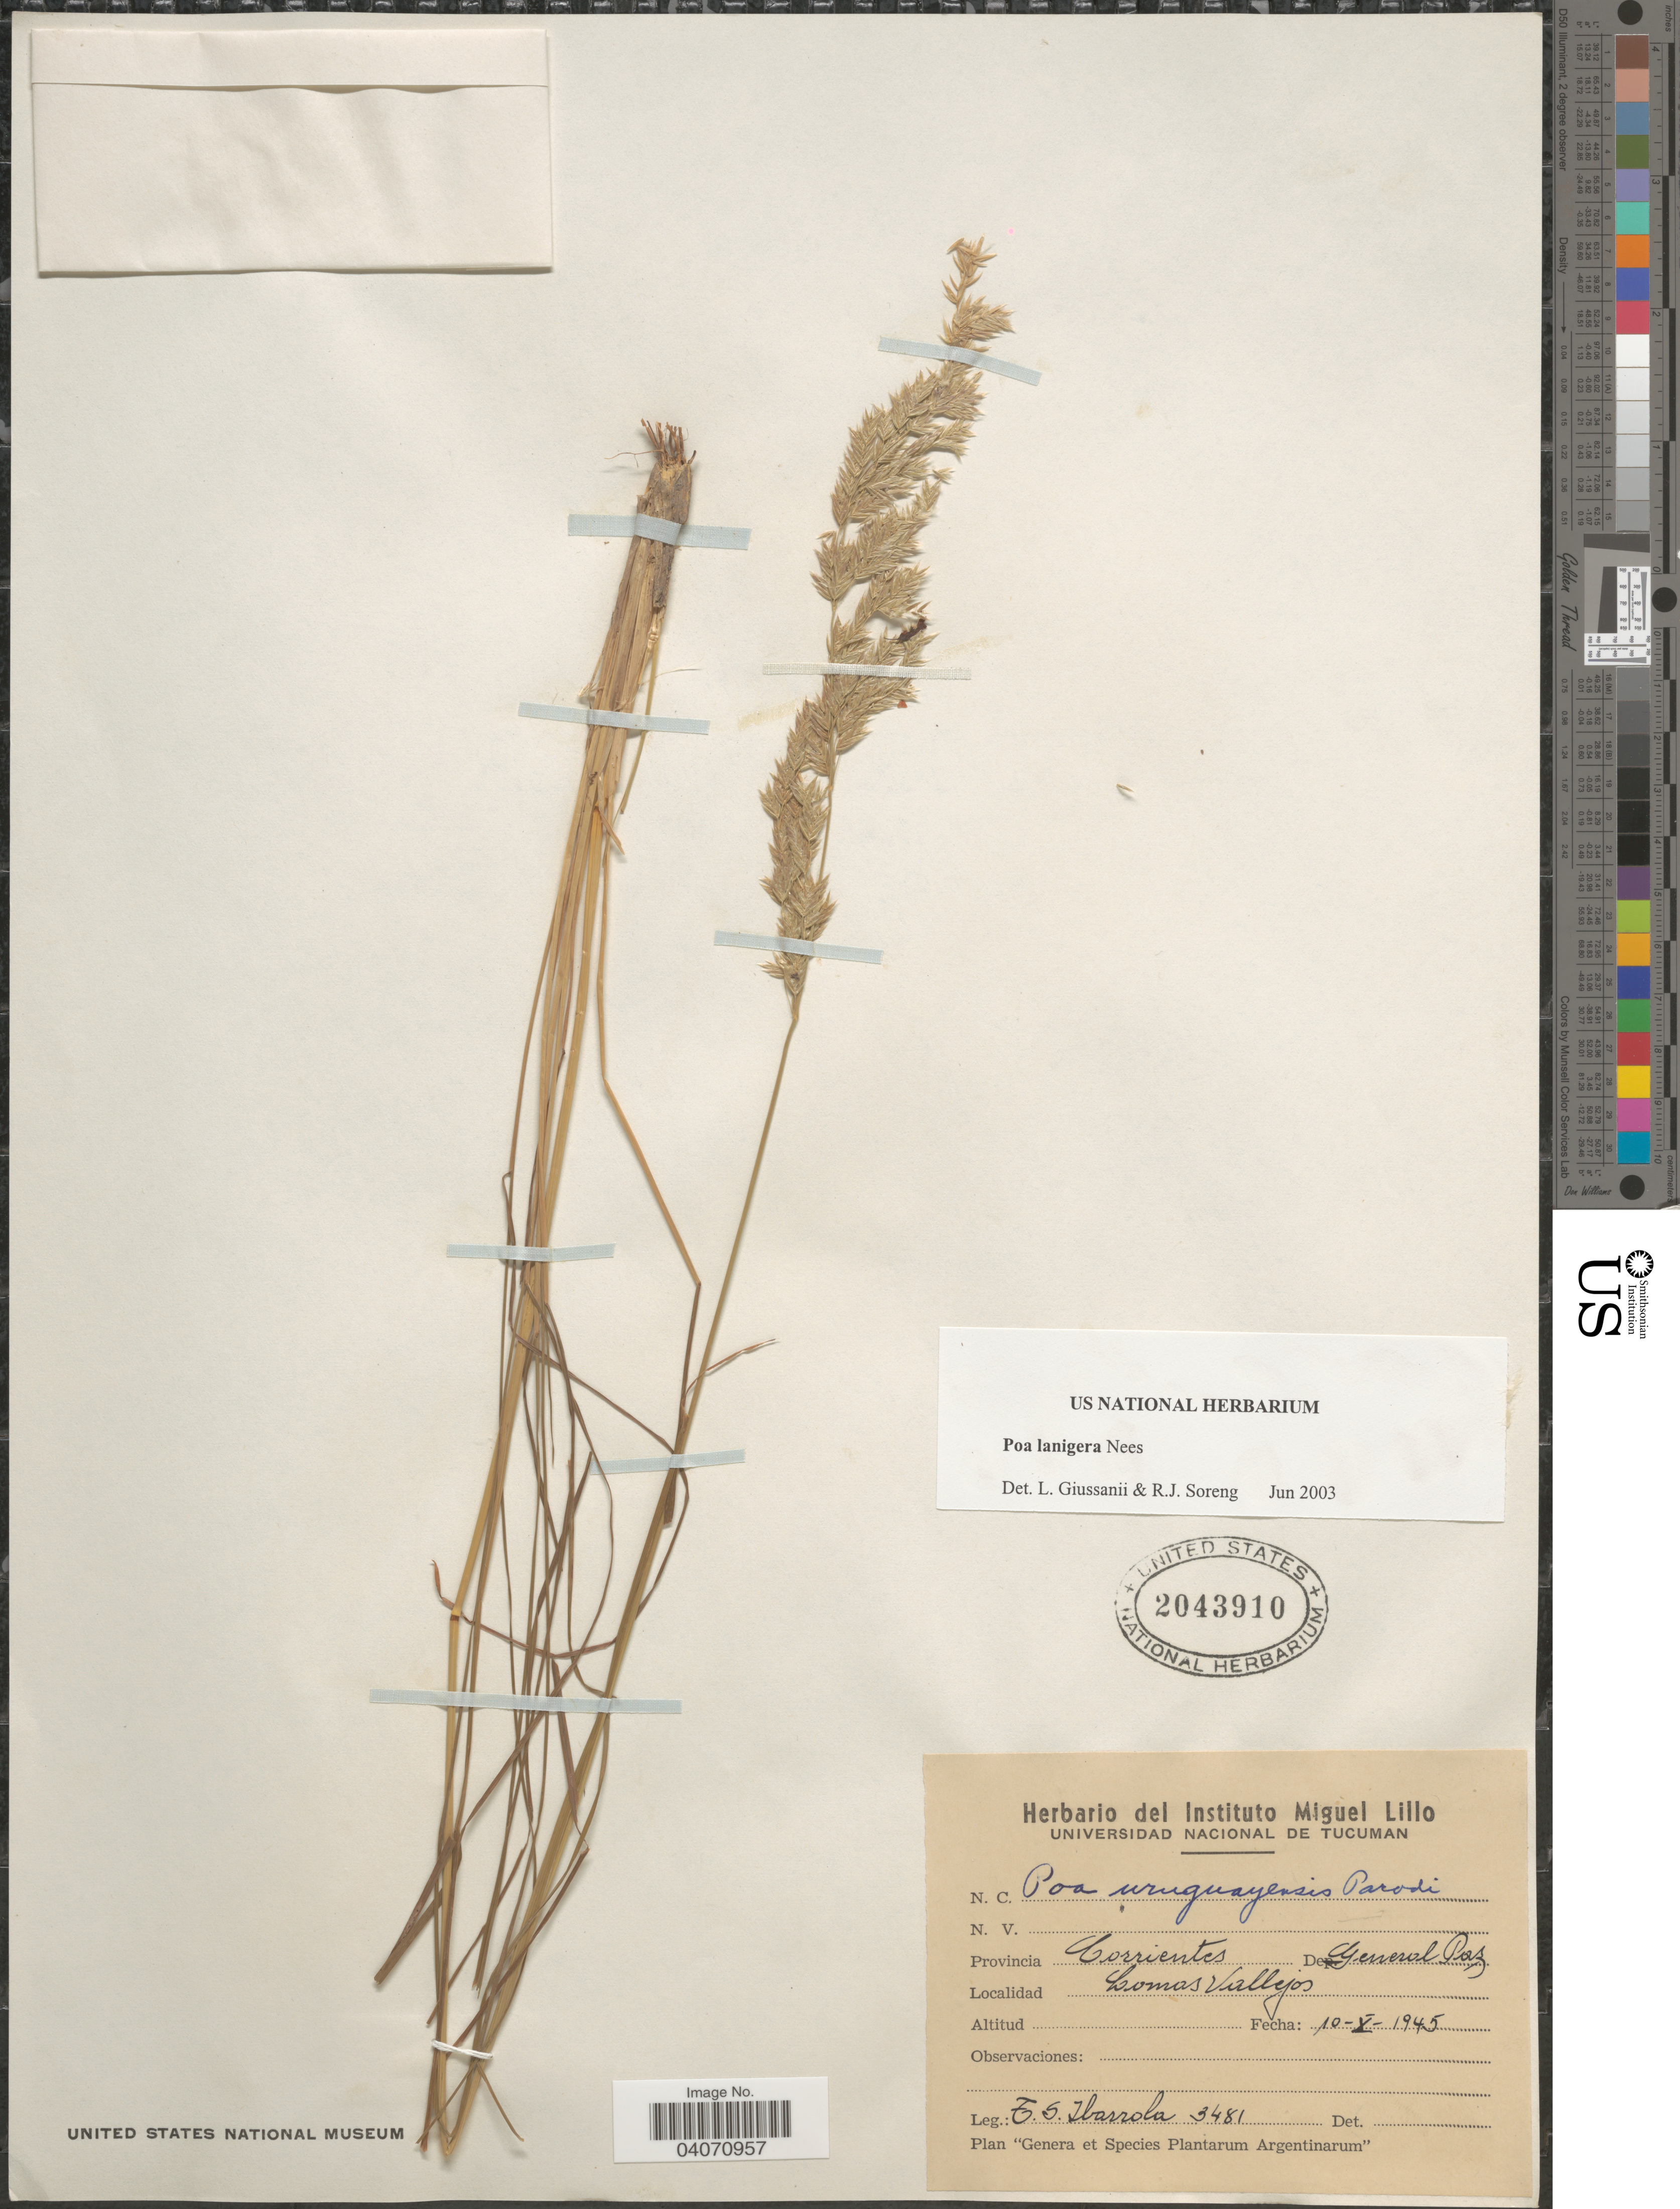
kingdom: Plantae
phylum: Tracheophyta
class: Liliopsida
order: Poales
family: Poaceae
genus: Poa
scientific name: Poa ligularis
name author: Nees ex Steud.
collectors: T. Ibarrola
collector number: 3481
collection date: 1945-10-10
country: Argentina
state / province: Corrientes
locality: Dep. General Paz. Lomas Vallejos.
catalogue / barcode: US 2043910